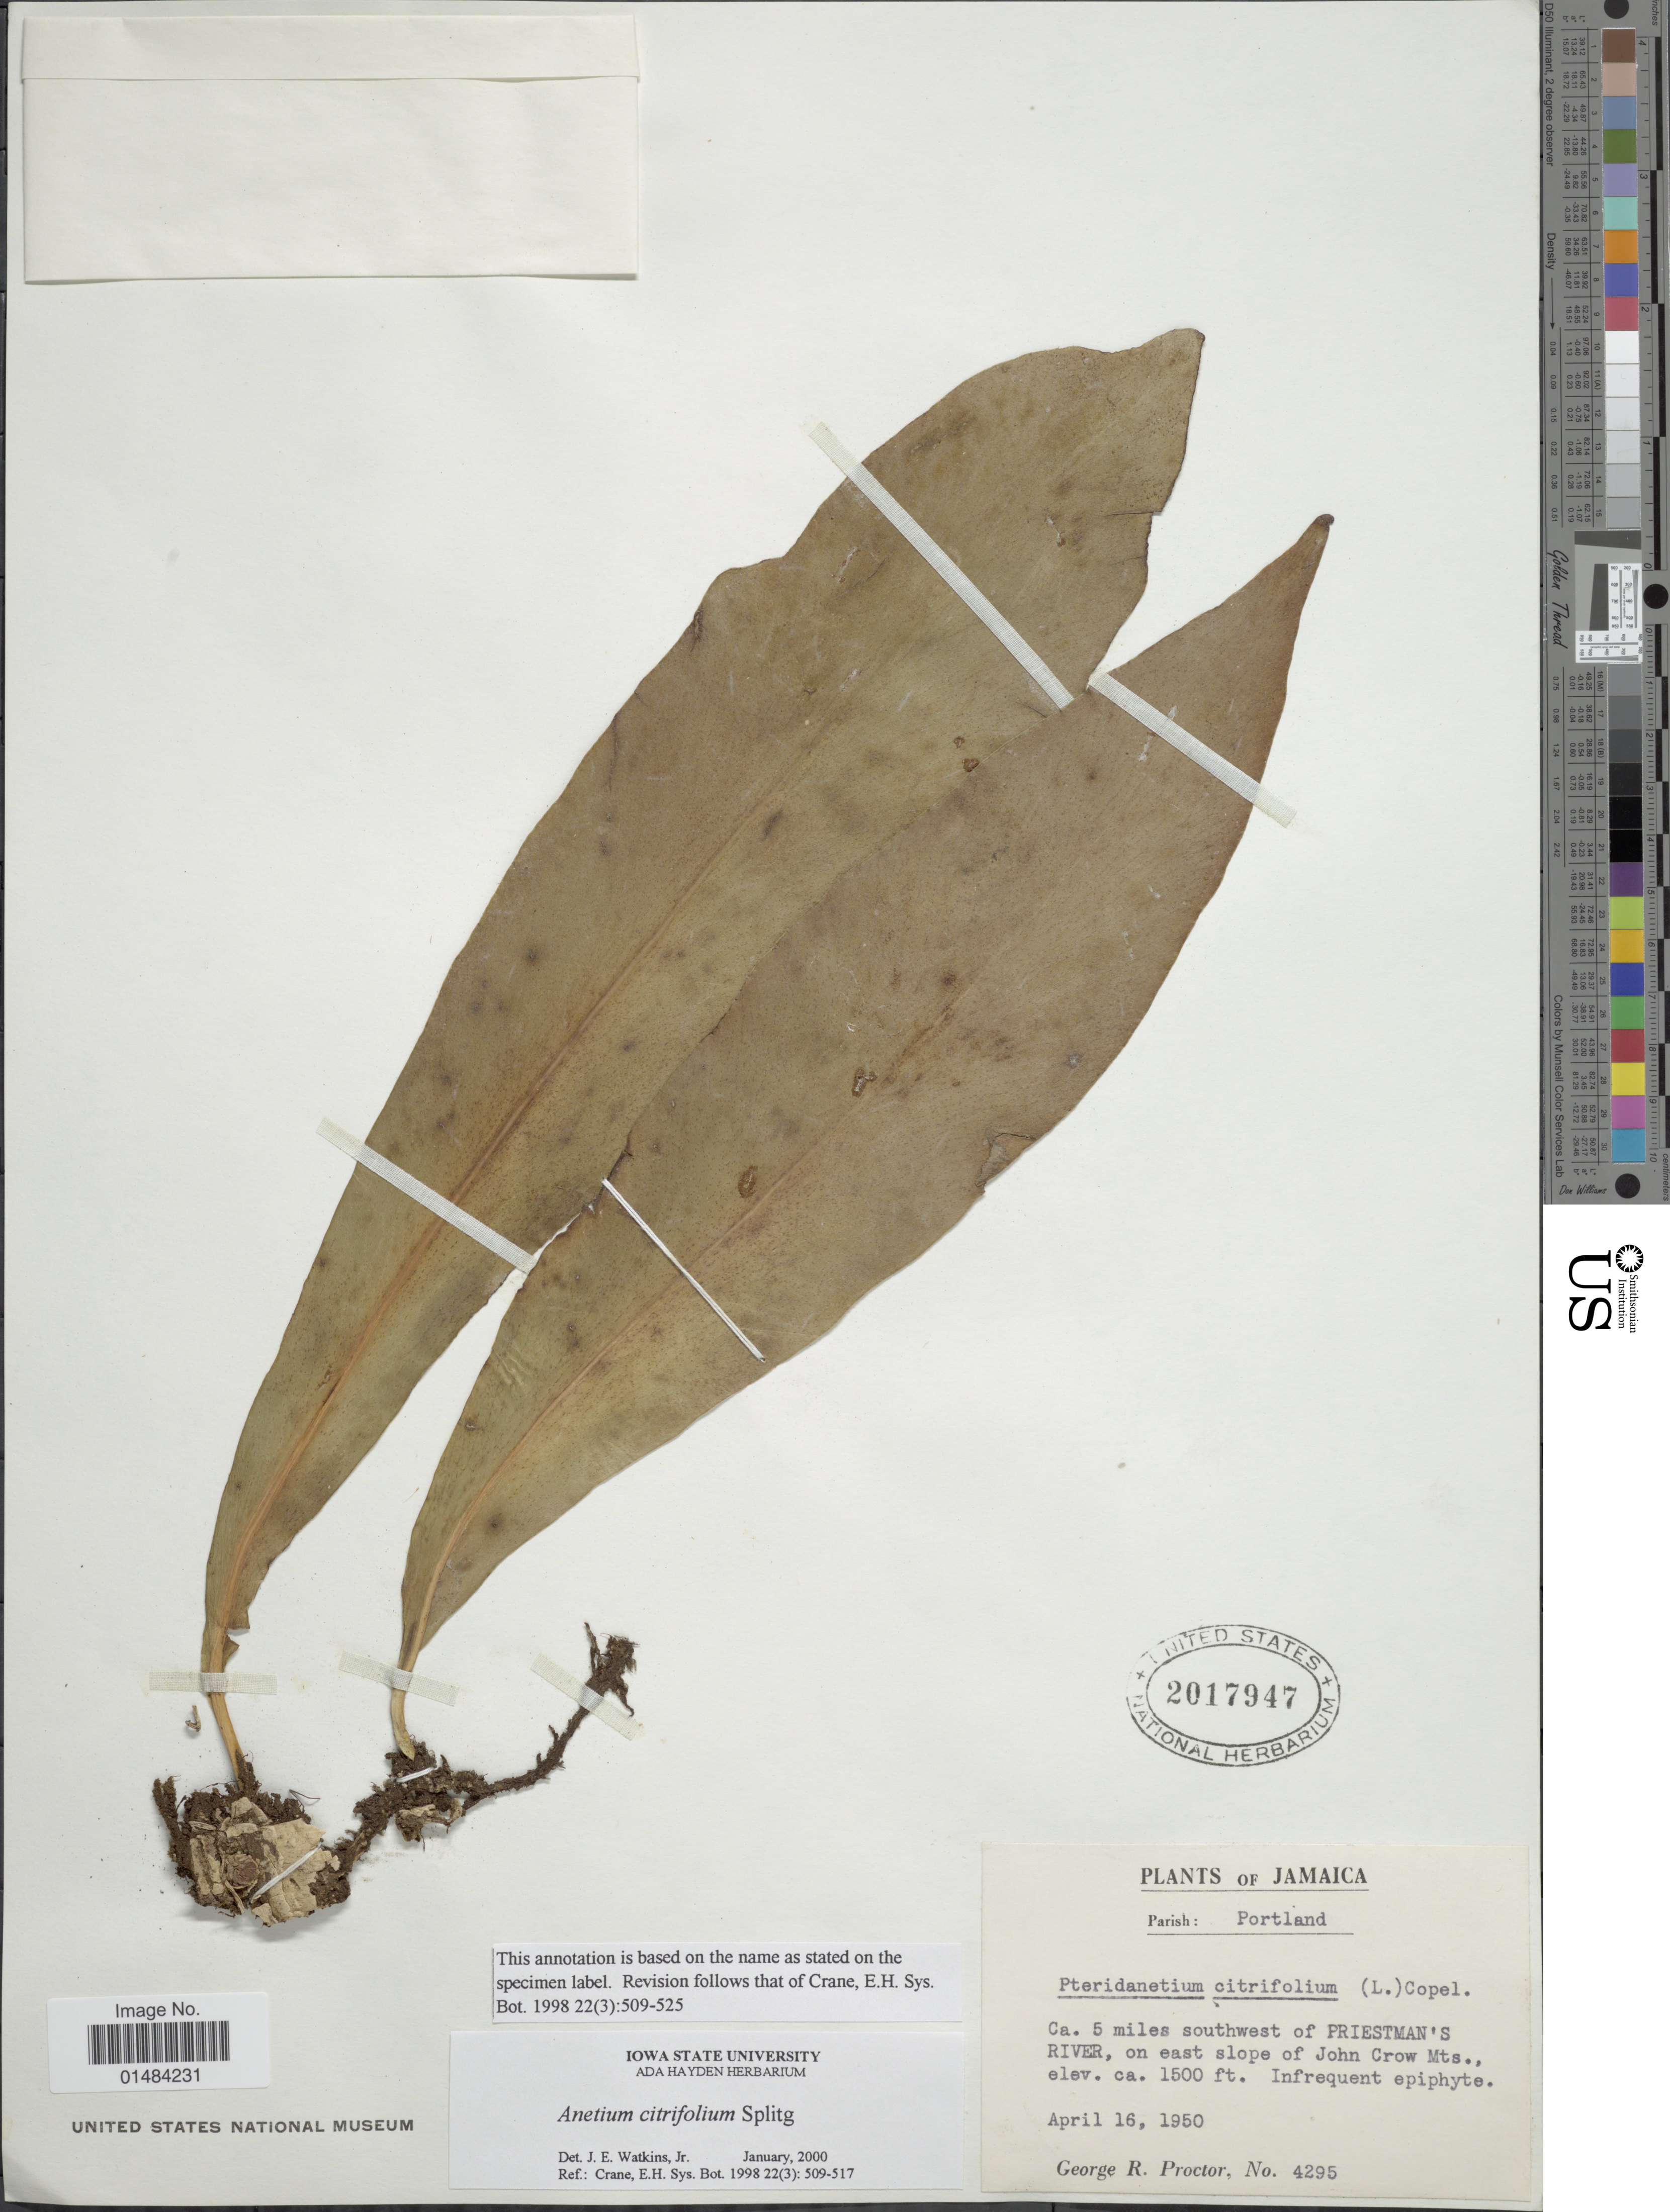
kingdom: Plantae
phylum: Tracheophyta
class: Polypodiopsida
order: Polypodiales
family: Pteridaceae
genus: Anetium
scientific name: Anetium citrifolium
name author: (L.) Splitg.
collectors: G. R. Proctor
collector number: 4295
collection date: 1950-04-16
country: Jamaica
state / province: Portland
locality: Jamaica, Parish: Portland, Ca. 5 miles southwest of Priestman's River, on slope of John Crow Mts.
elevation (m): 457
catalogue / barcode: US 2017947